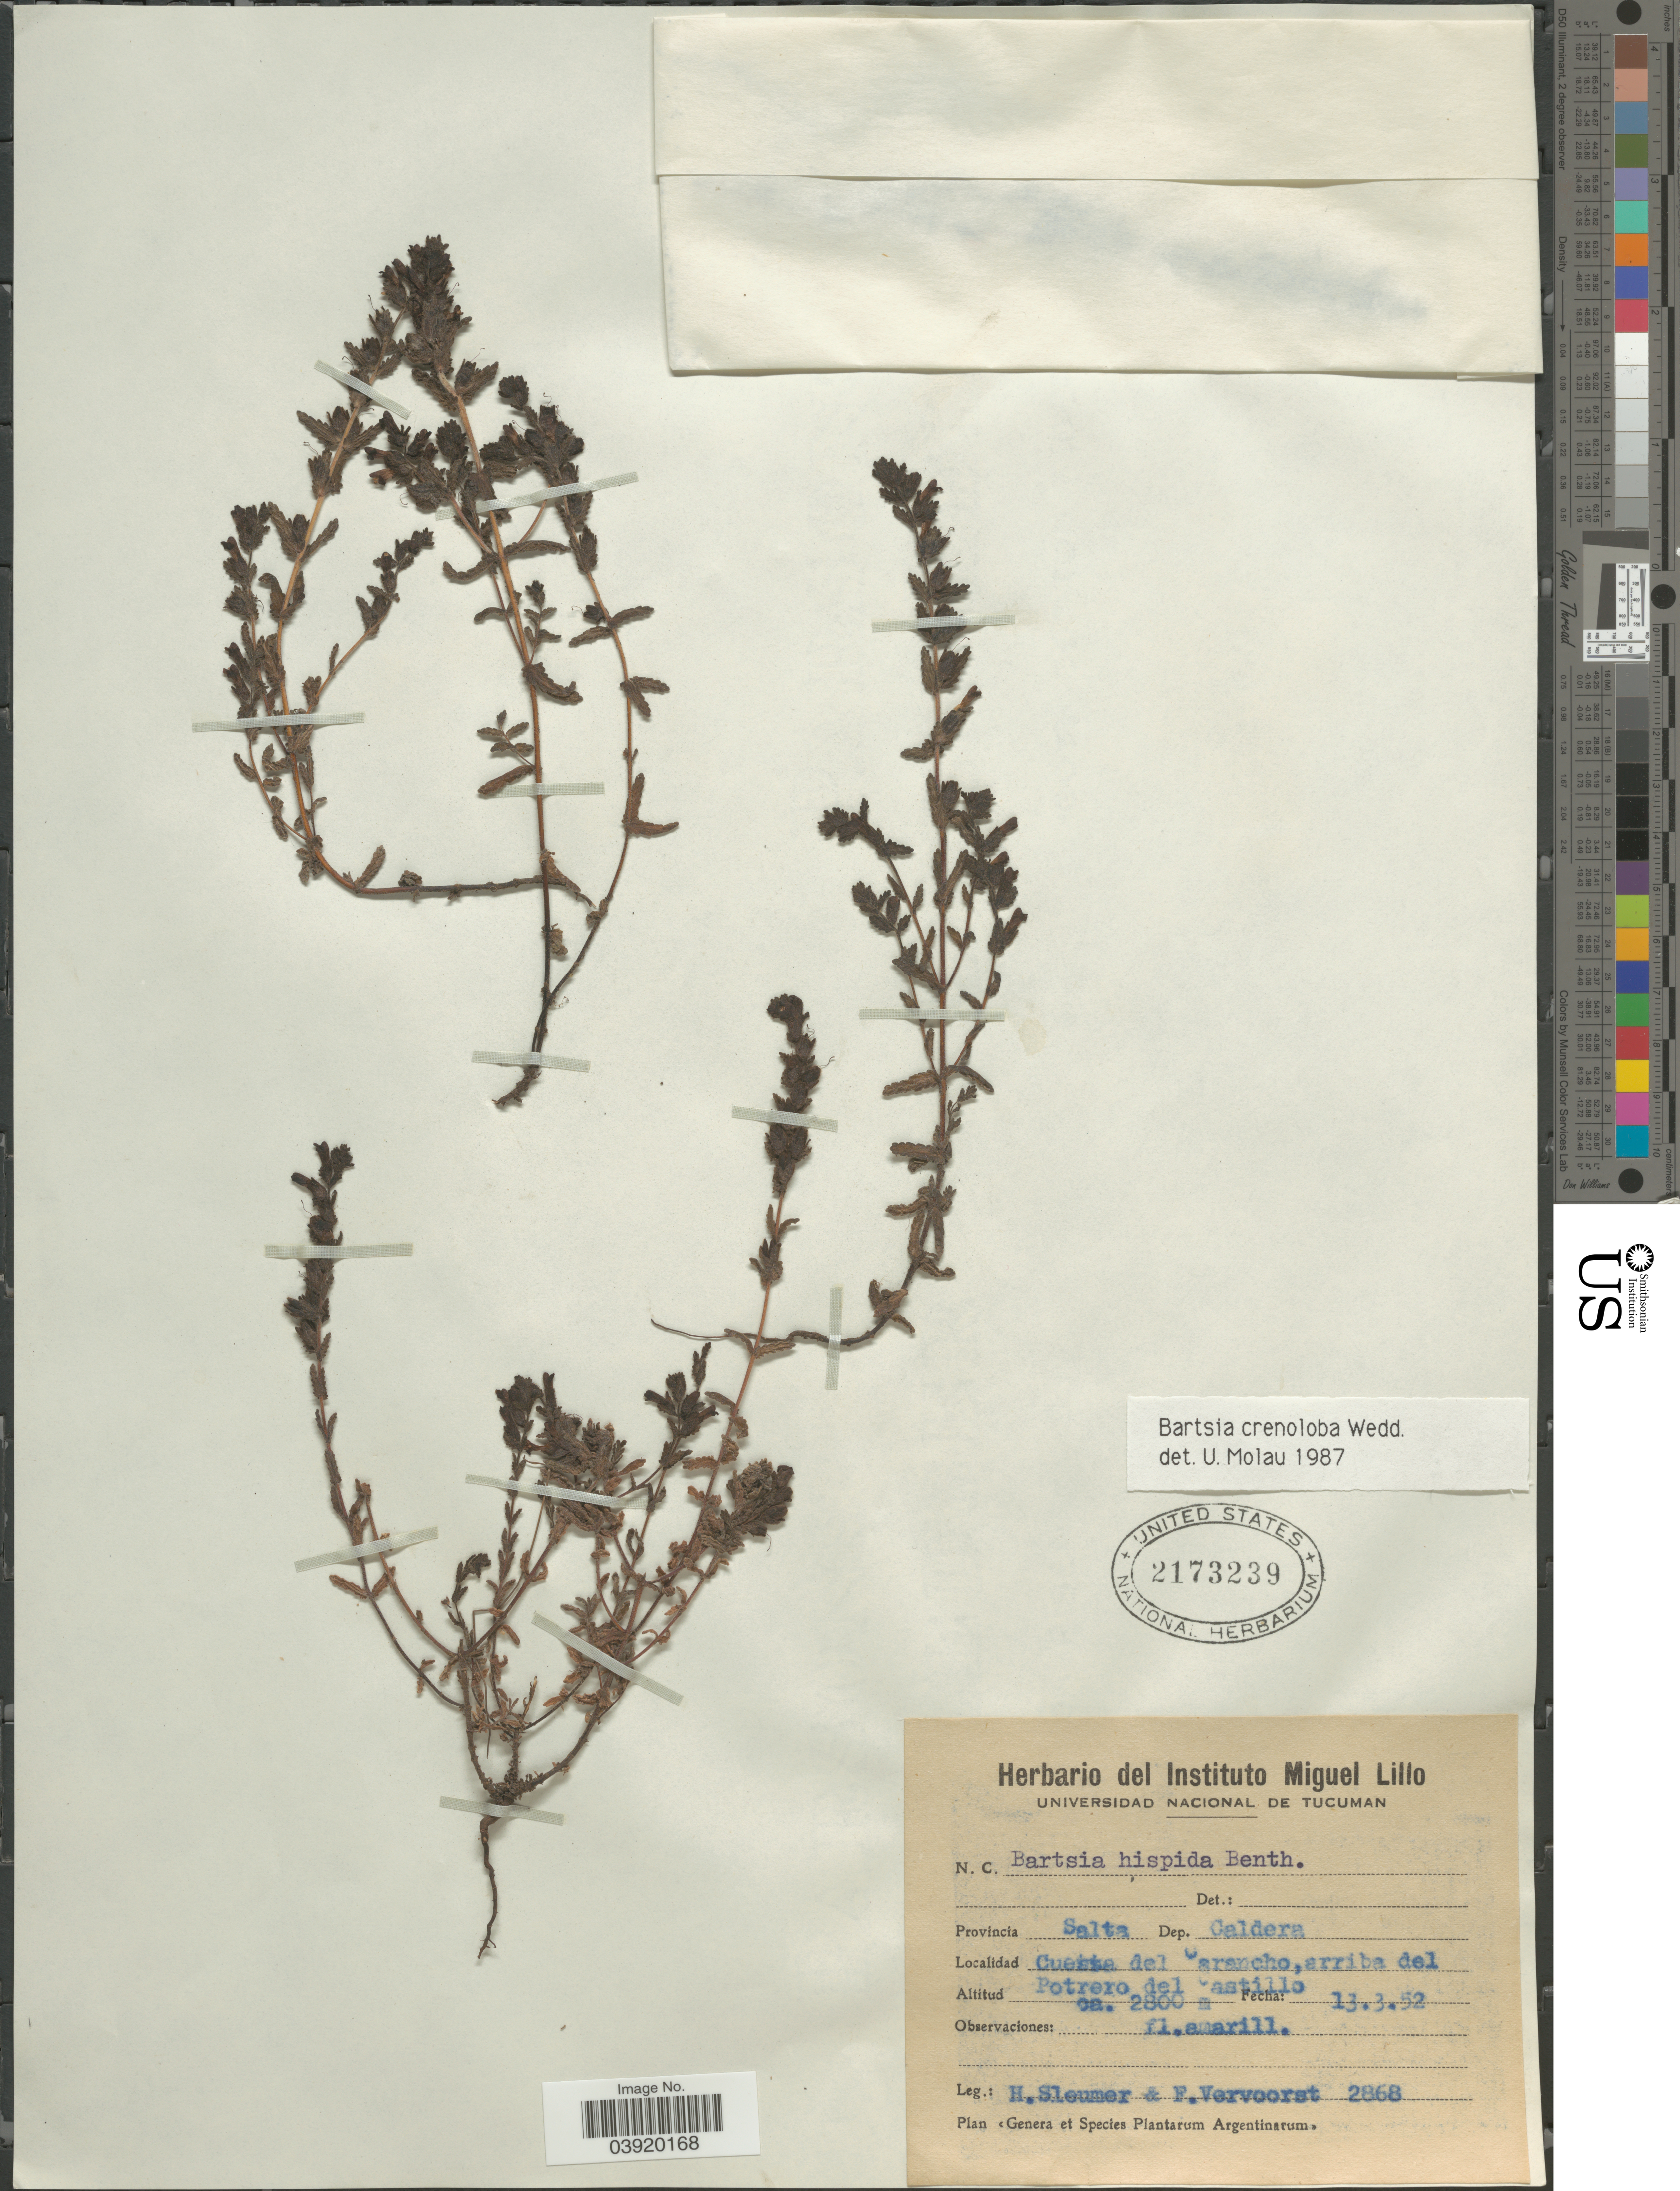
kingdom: Plantae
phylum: Tracheophyta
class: Magnoliopsida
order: Lamiales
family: Orobanchaceae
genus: Bartsia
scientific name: Bartsia crenoloba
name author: Wedd.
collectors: H. O. Sleumer & F. Vervoorst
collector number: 2868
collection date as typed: Transcribed d/m/y: 13/3/52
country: Argentina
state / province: Salta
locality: Dep. Caldera. Cuesta del Carancho, arriba del Potrero del Castillo.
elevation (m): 2800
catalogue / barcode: US 2173239